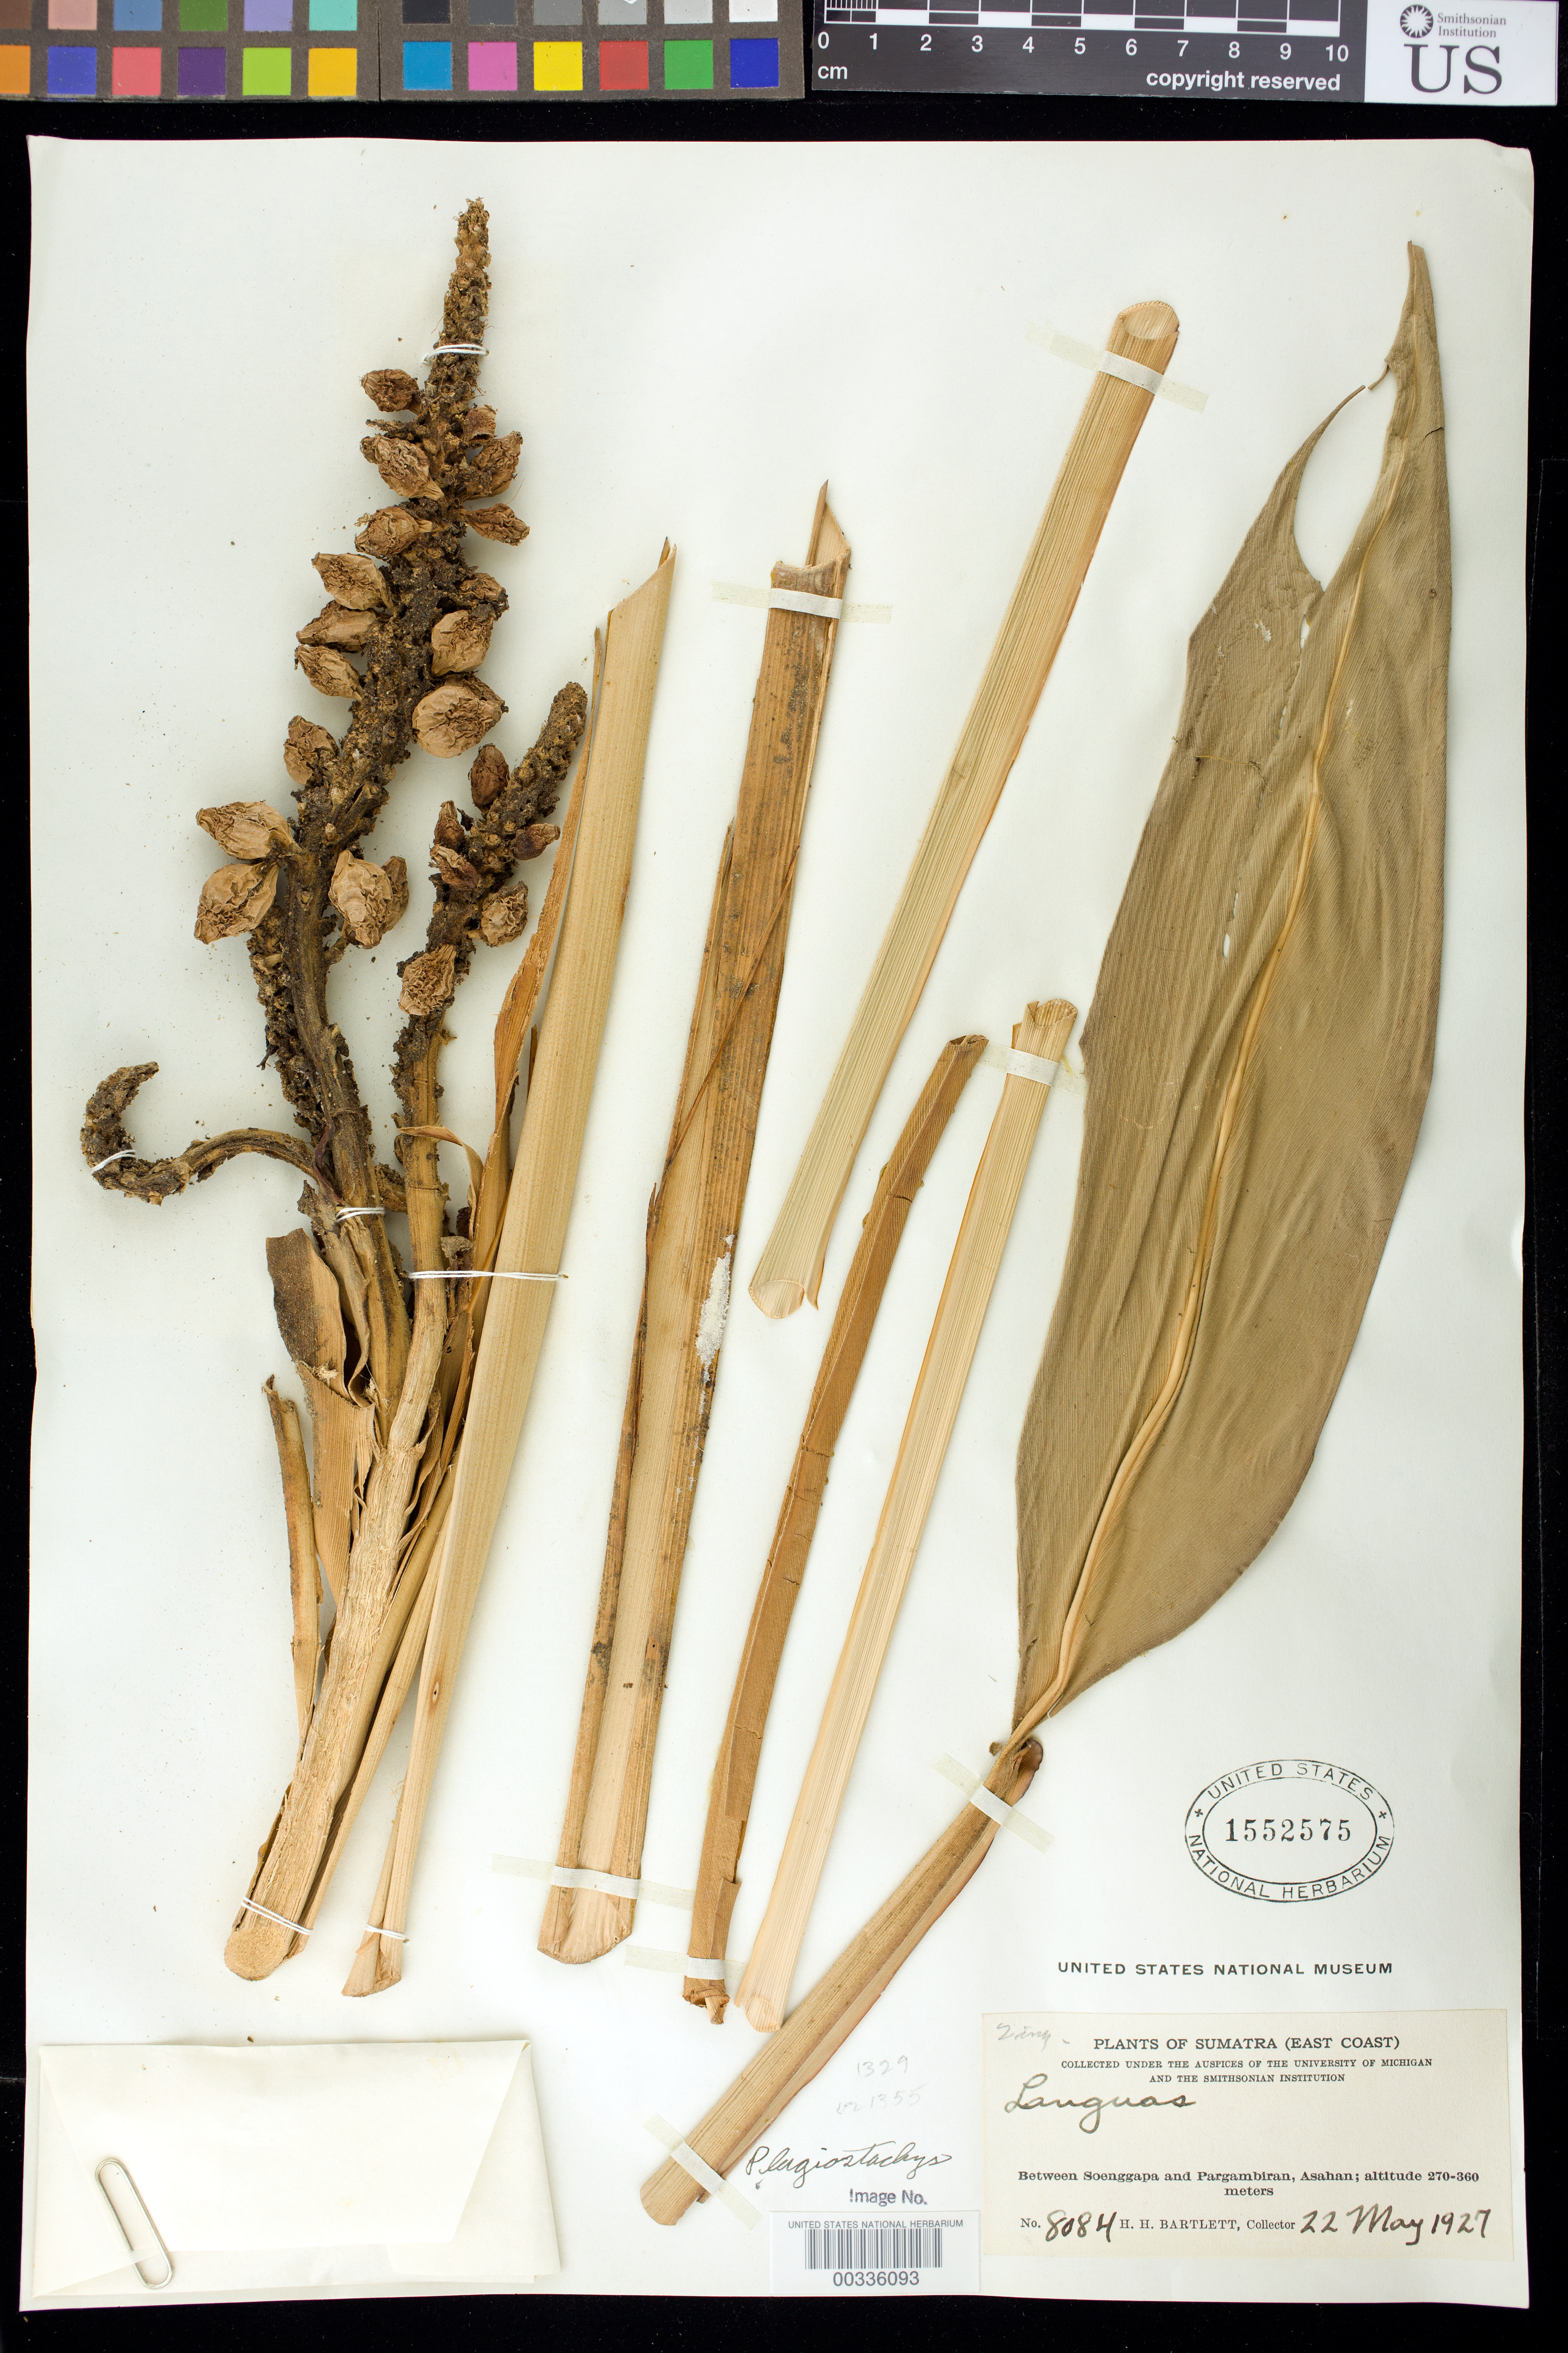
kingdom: Plantae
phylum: Tracheophyta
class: Liliopsida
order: Zingiberales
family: Zingiberaceae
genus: Plagiostachys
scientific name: Plagiostachys sp.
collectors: H. H. Bartlett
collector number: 8084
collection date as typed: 22 May 1927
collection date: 1927-05-22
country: Indonesia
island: Sumatra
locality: East coast, between soenggapa and pargambiran, asahan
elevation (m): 270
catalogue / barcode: US 1552575